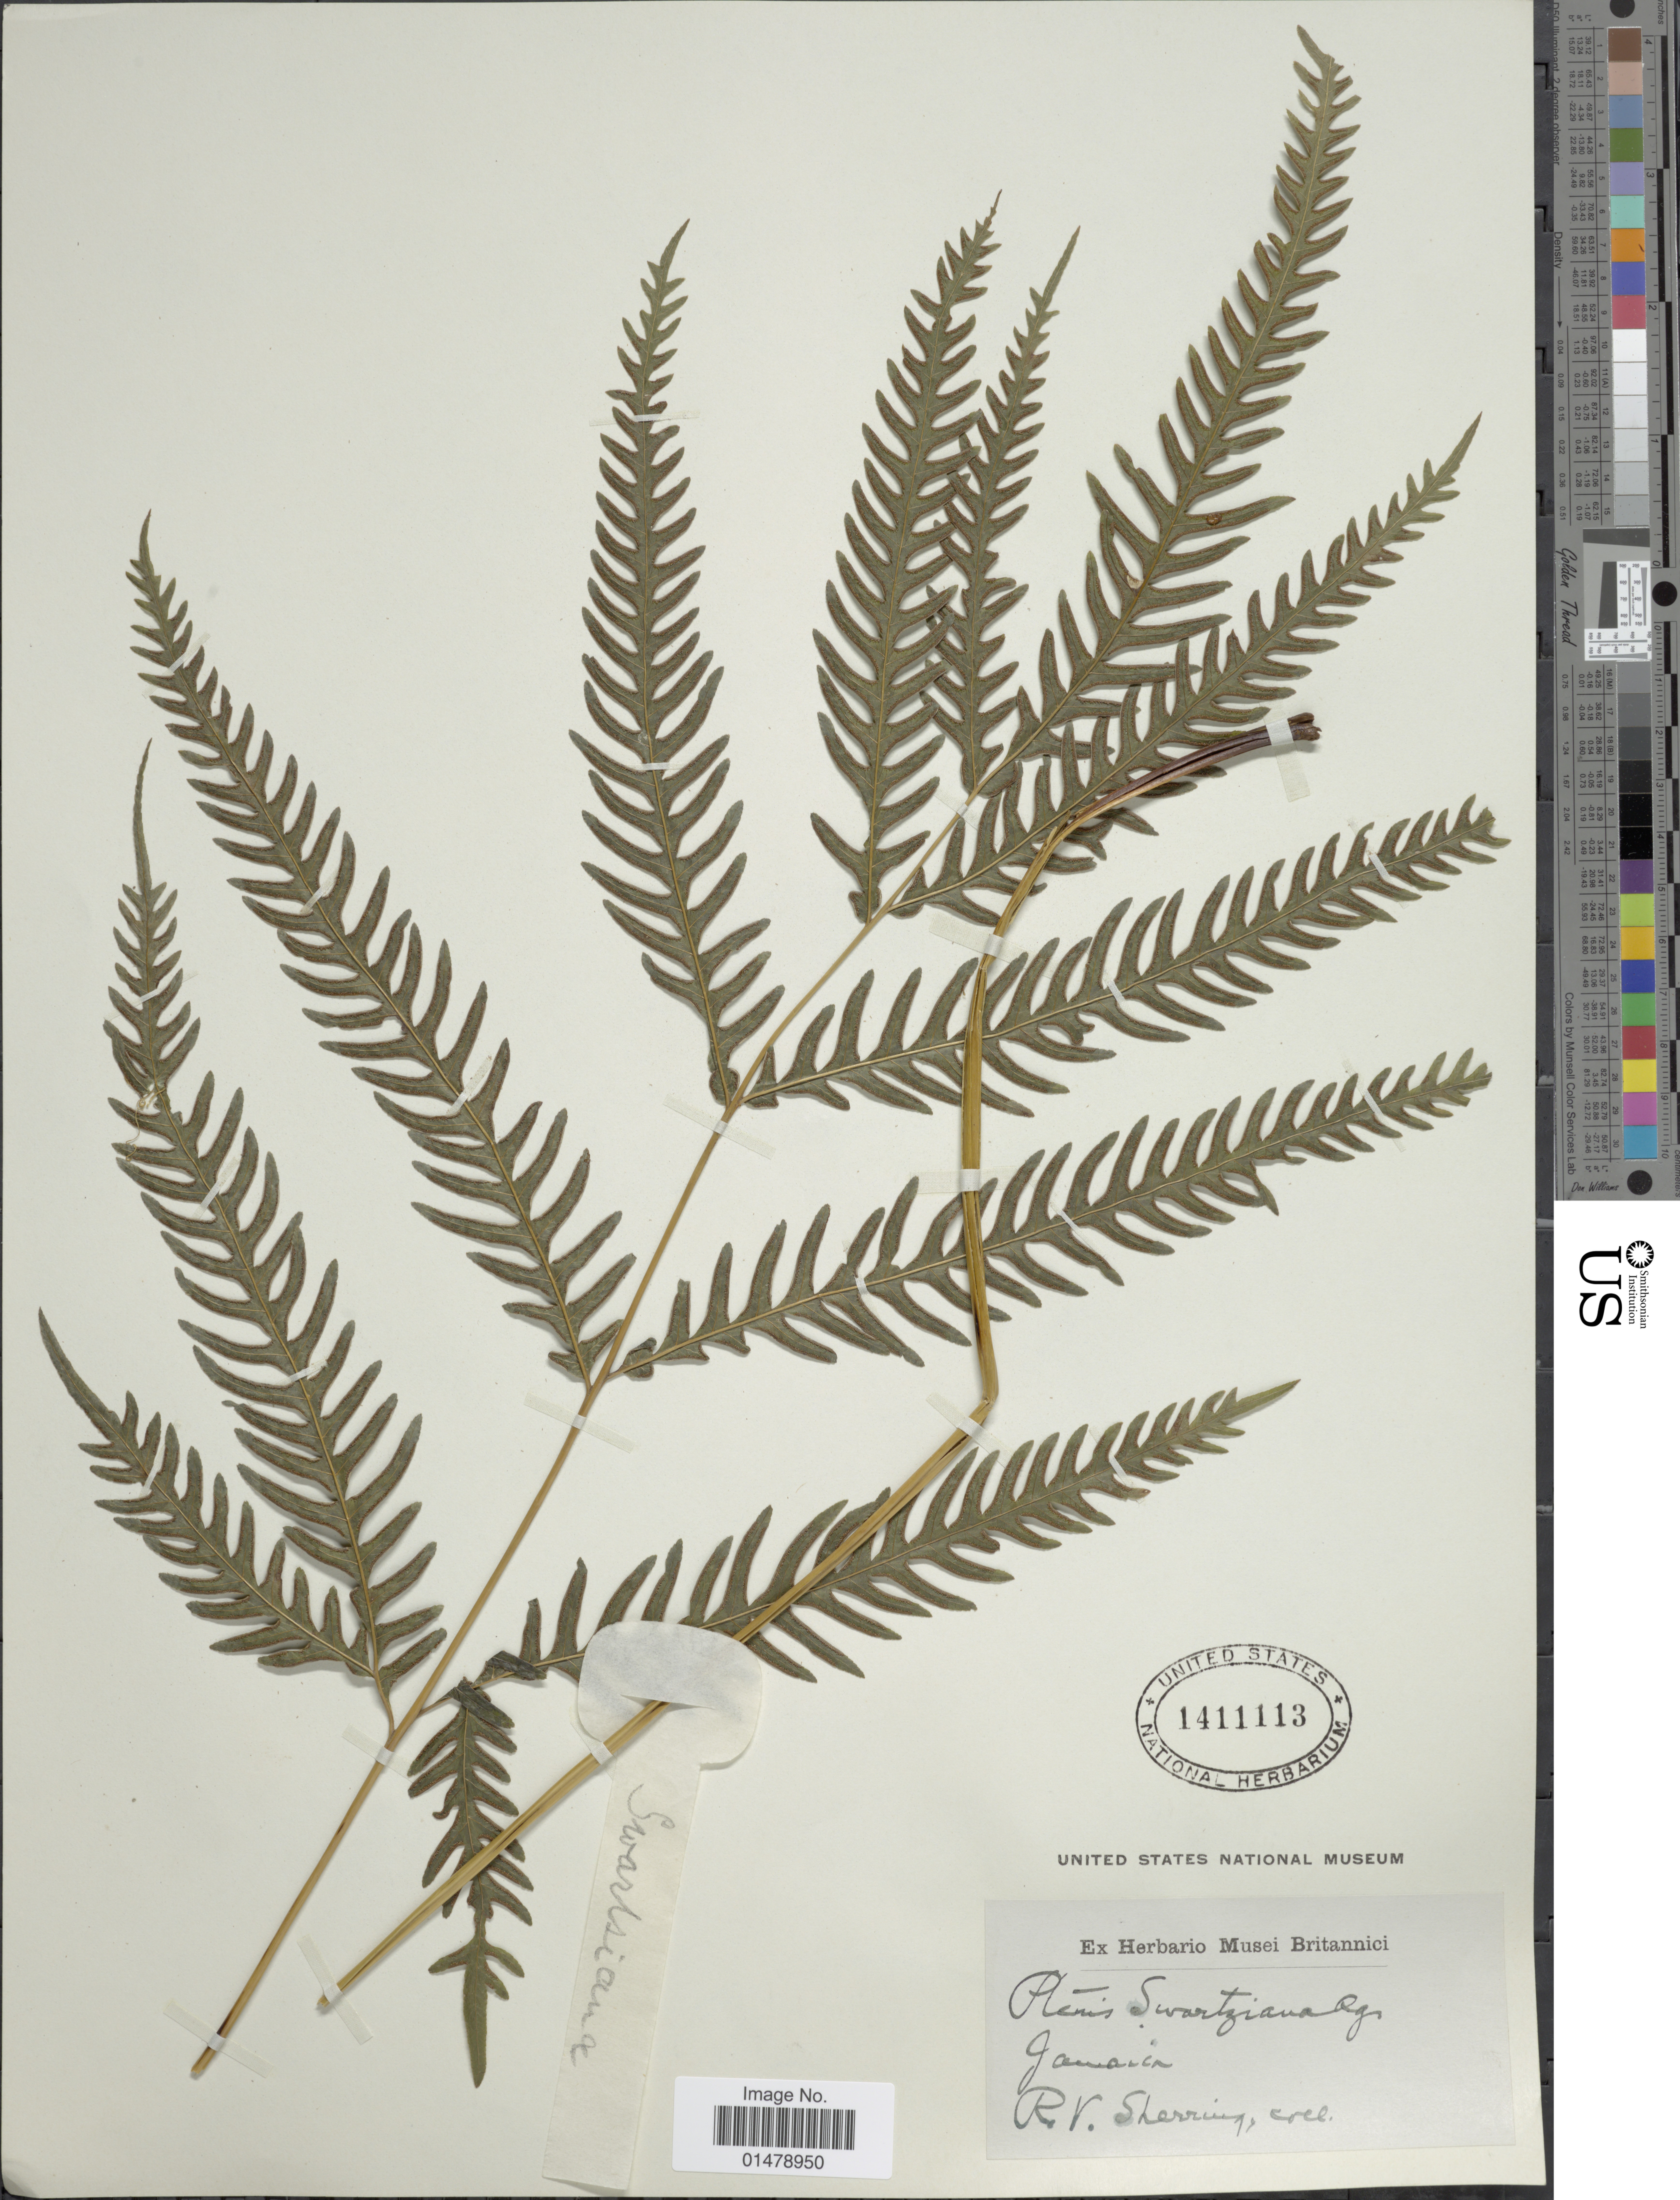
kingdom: Plantae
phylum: Tracheophyta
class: Polypodiopsida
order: Polypodiales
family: Pteridaceae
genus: Pteris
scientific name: Pteris swartziana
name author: J. Agardh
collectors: R. Sherring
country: Jamaica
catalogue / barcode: US 1411113